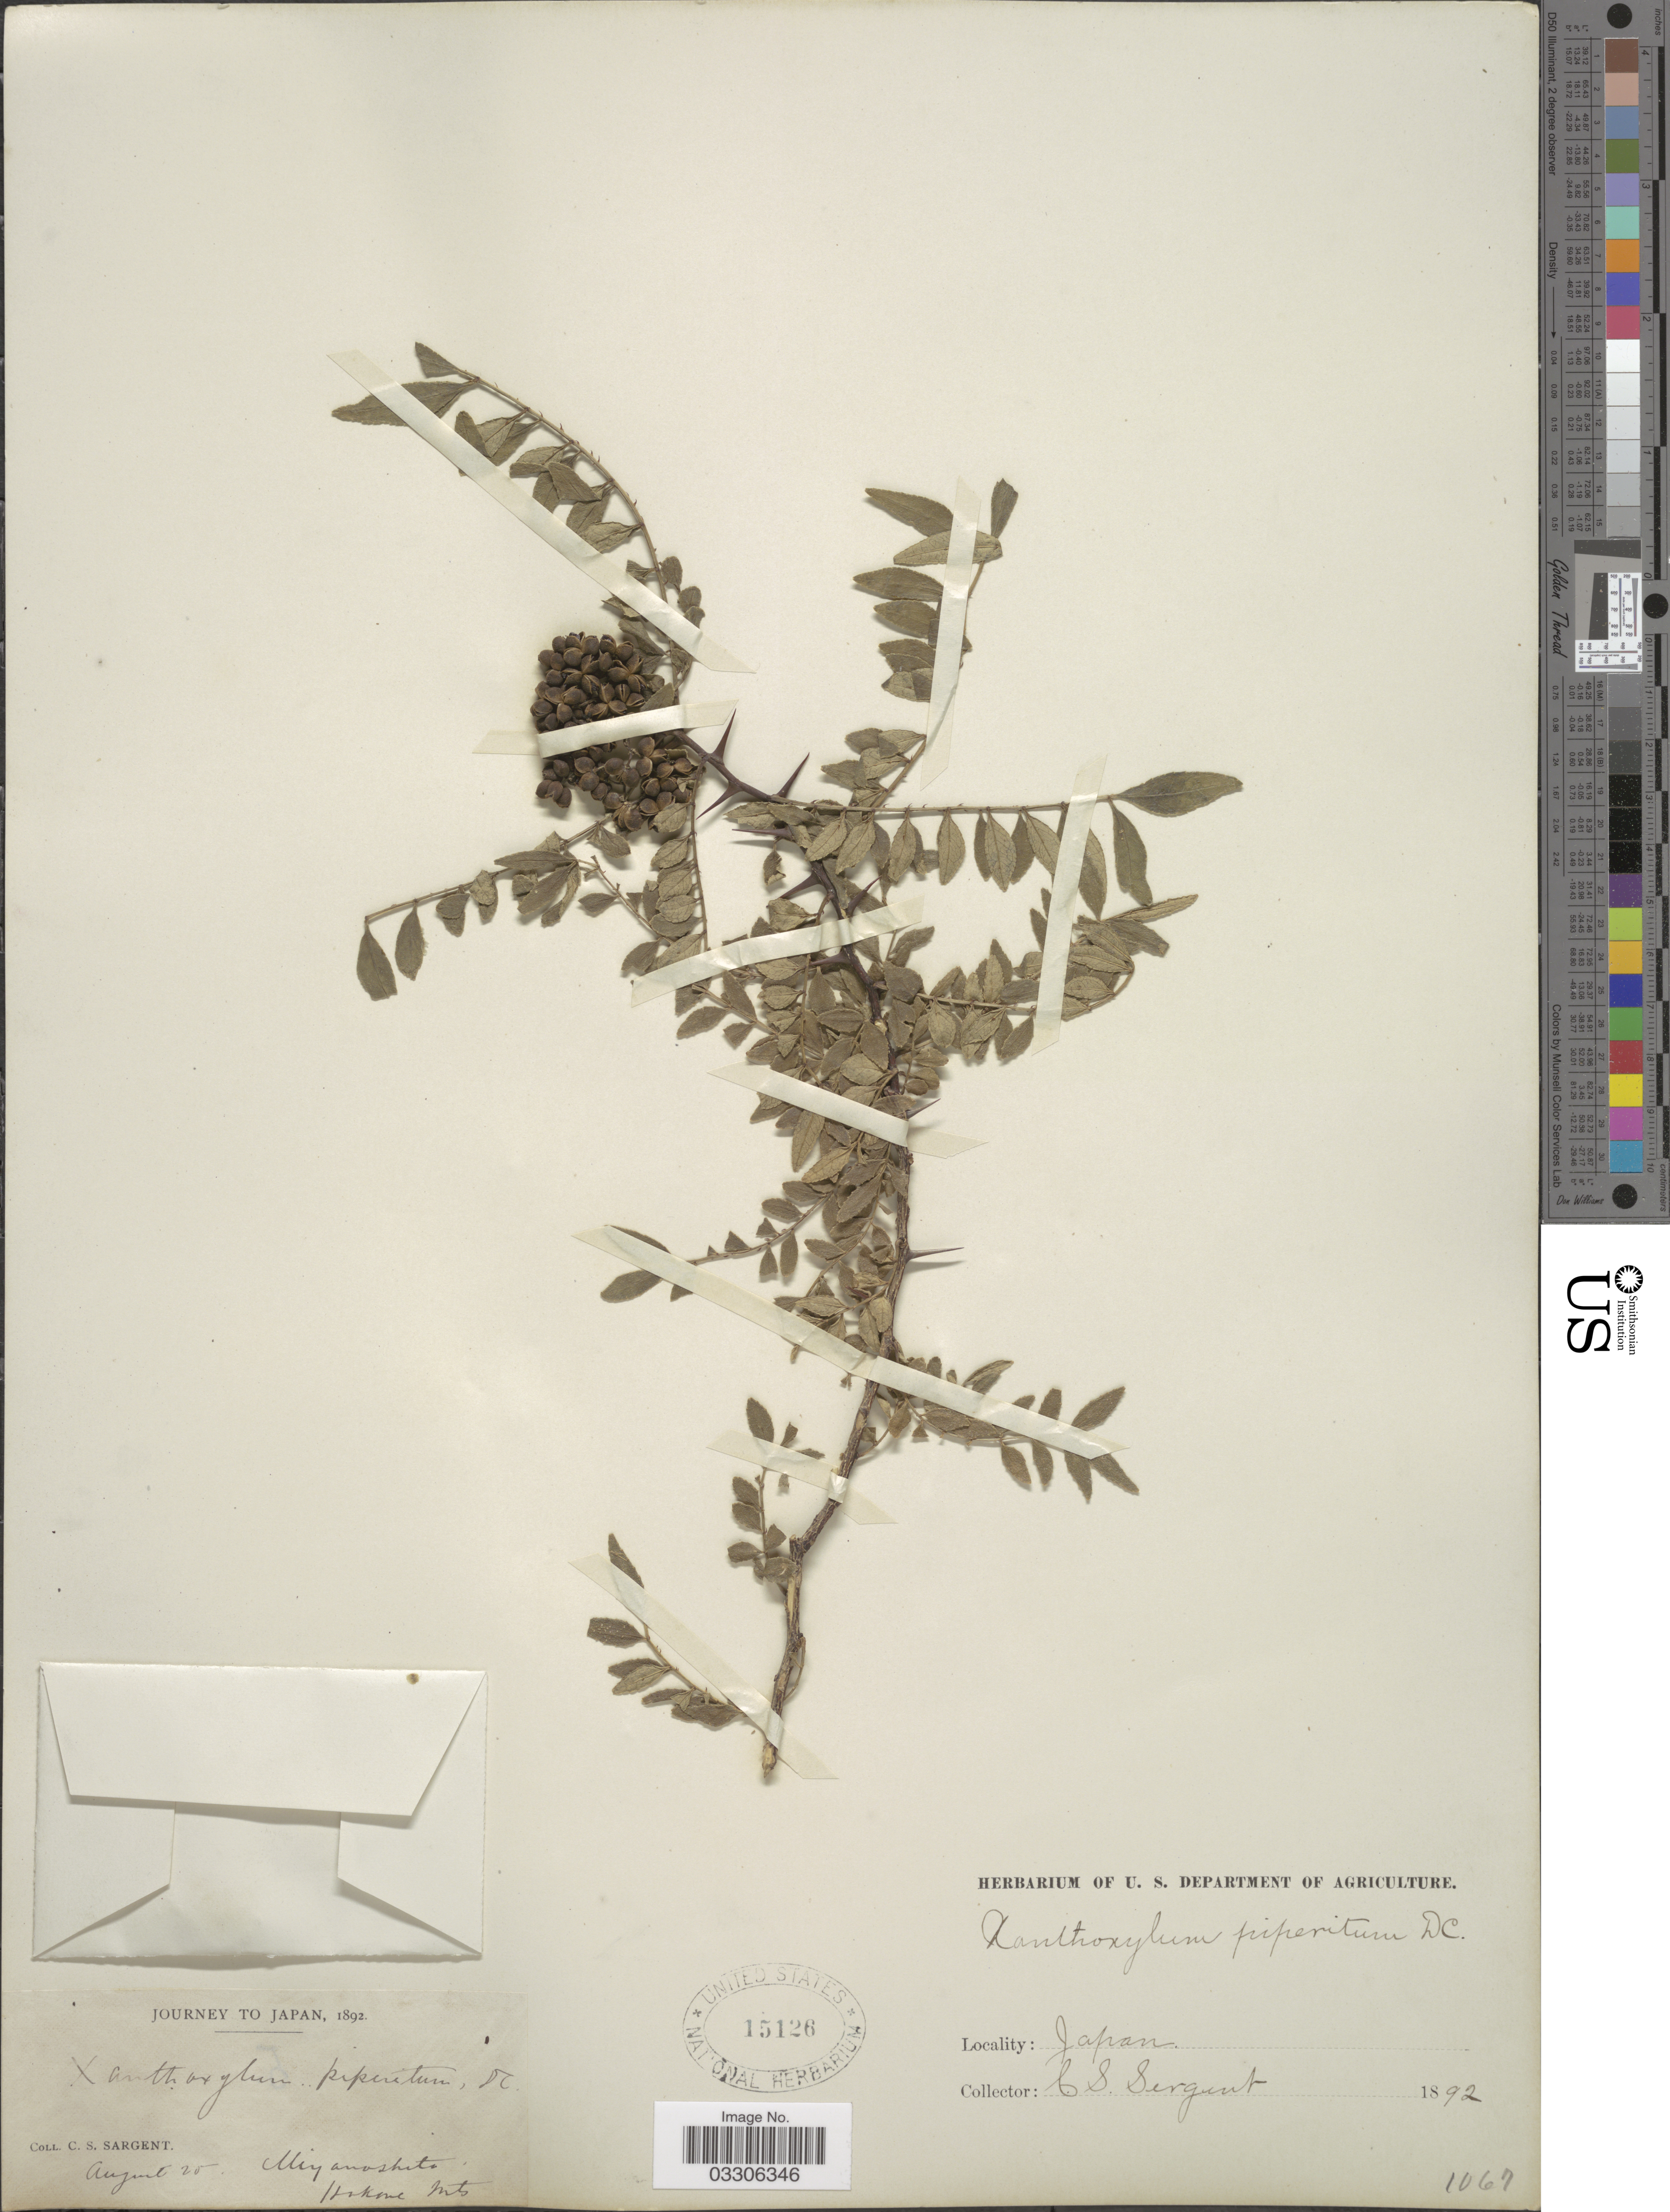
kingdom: Plantae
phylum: Tracheophyta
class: Magnoliopsida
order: Sapindales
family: Rutaceae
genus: Zanthoxylum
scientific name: Zanthoxylum piperitum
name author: DC.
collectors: C. S. Sargent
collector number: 1067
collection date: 1892-08-25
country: Japan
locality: Miyanoshita, Hakone Mts.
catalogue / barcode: US 15126